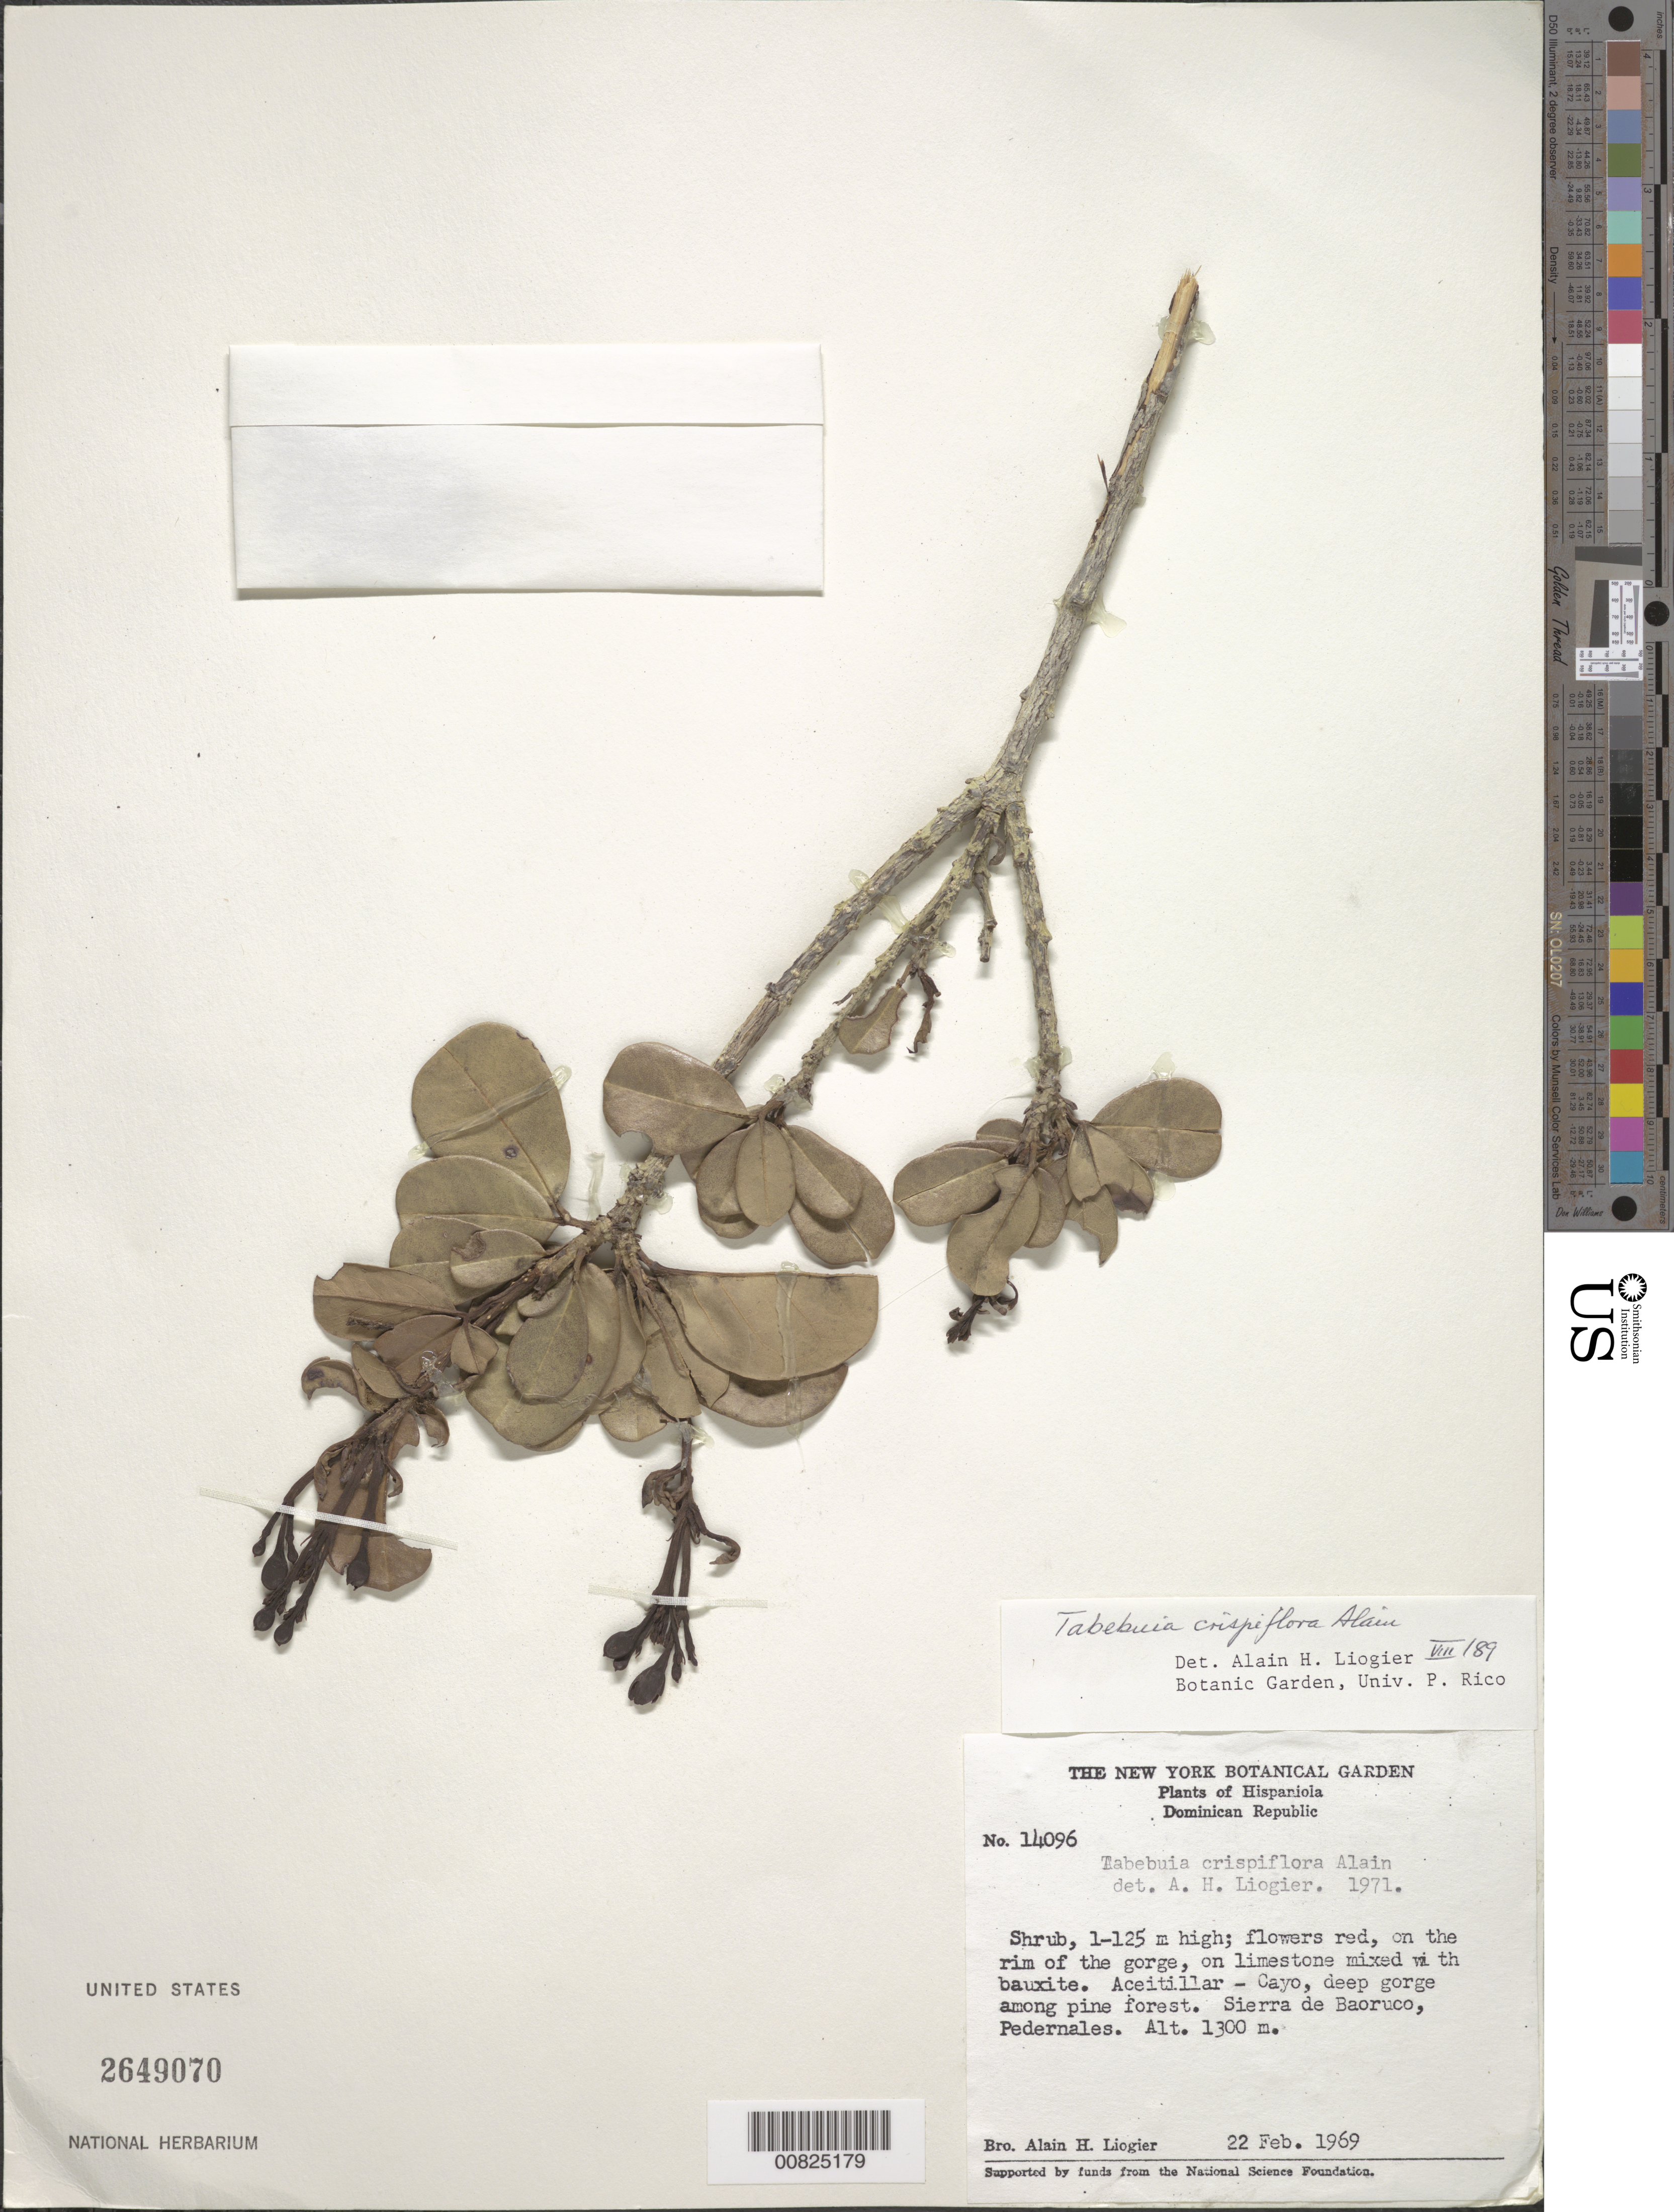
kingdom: Plantae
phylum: Tracheophyta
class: Magnoliopsida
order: Lamiales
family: Bignoniaceae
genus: Tabebuia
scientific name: Tabebuia crispiflora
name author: Alain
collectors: A. H. Liogier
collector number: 14096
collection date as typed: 22 Feb 1969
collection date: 1969-02-22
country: Dominican Republic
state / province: Pedernales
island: Hispaniola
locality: Aceitillar-Cayo, Sierra de Baoruco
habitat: On the rim of the gorge among pine forest. on limestone mixed with bauxite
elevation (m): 1300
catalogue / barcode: US 2649070